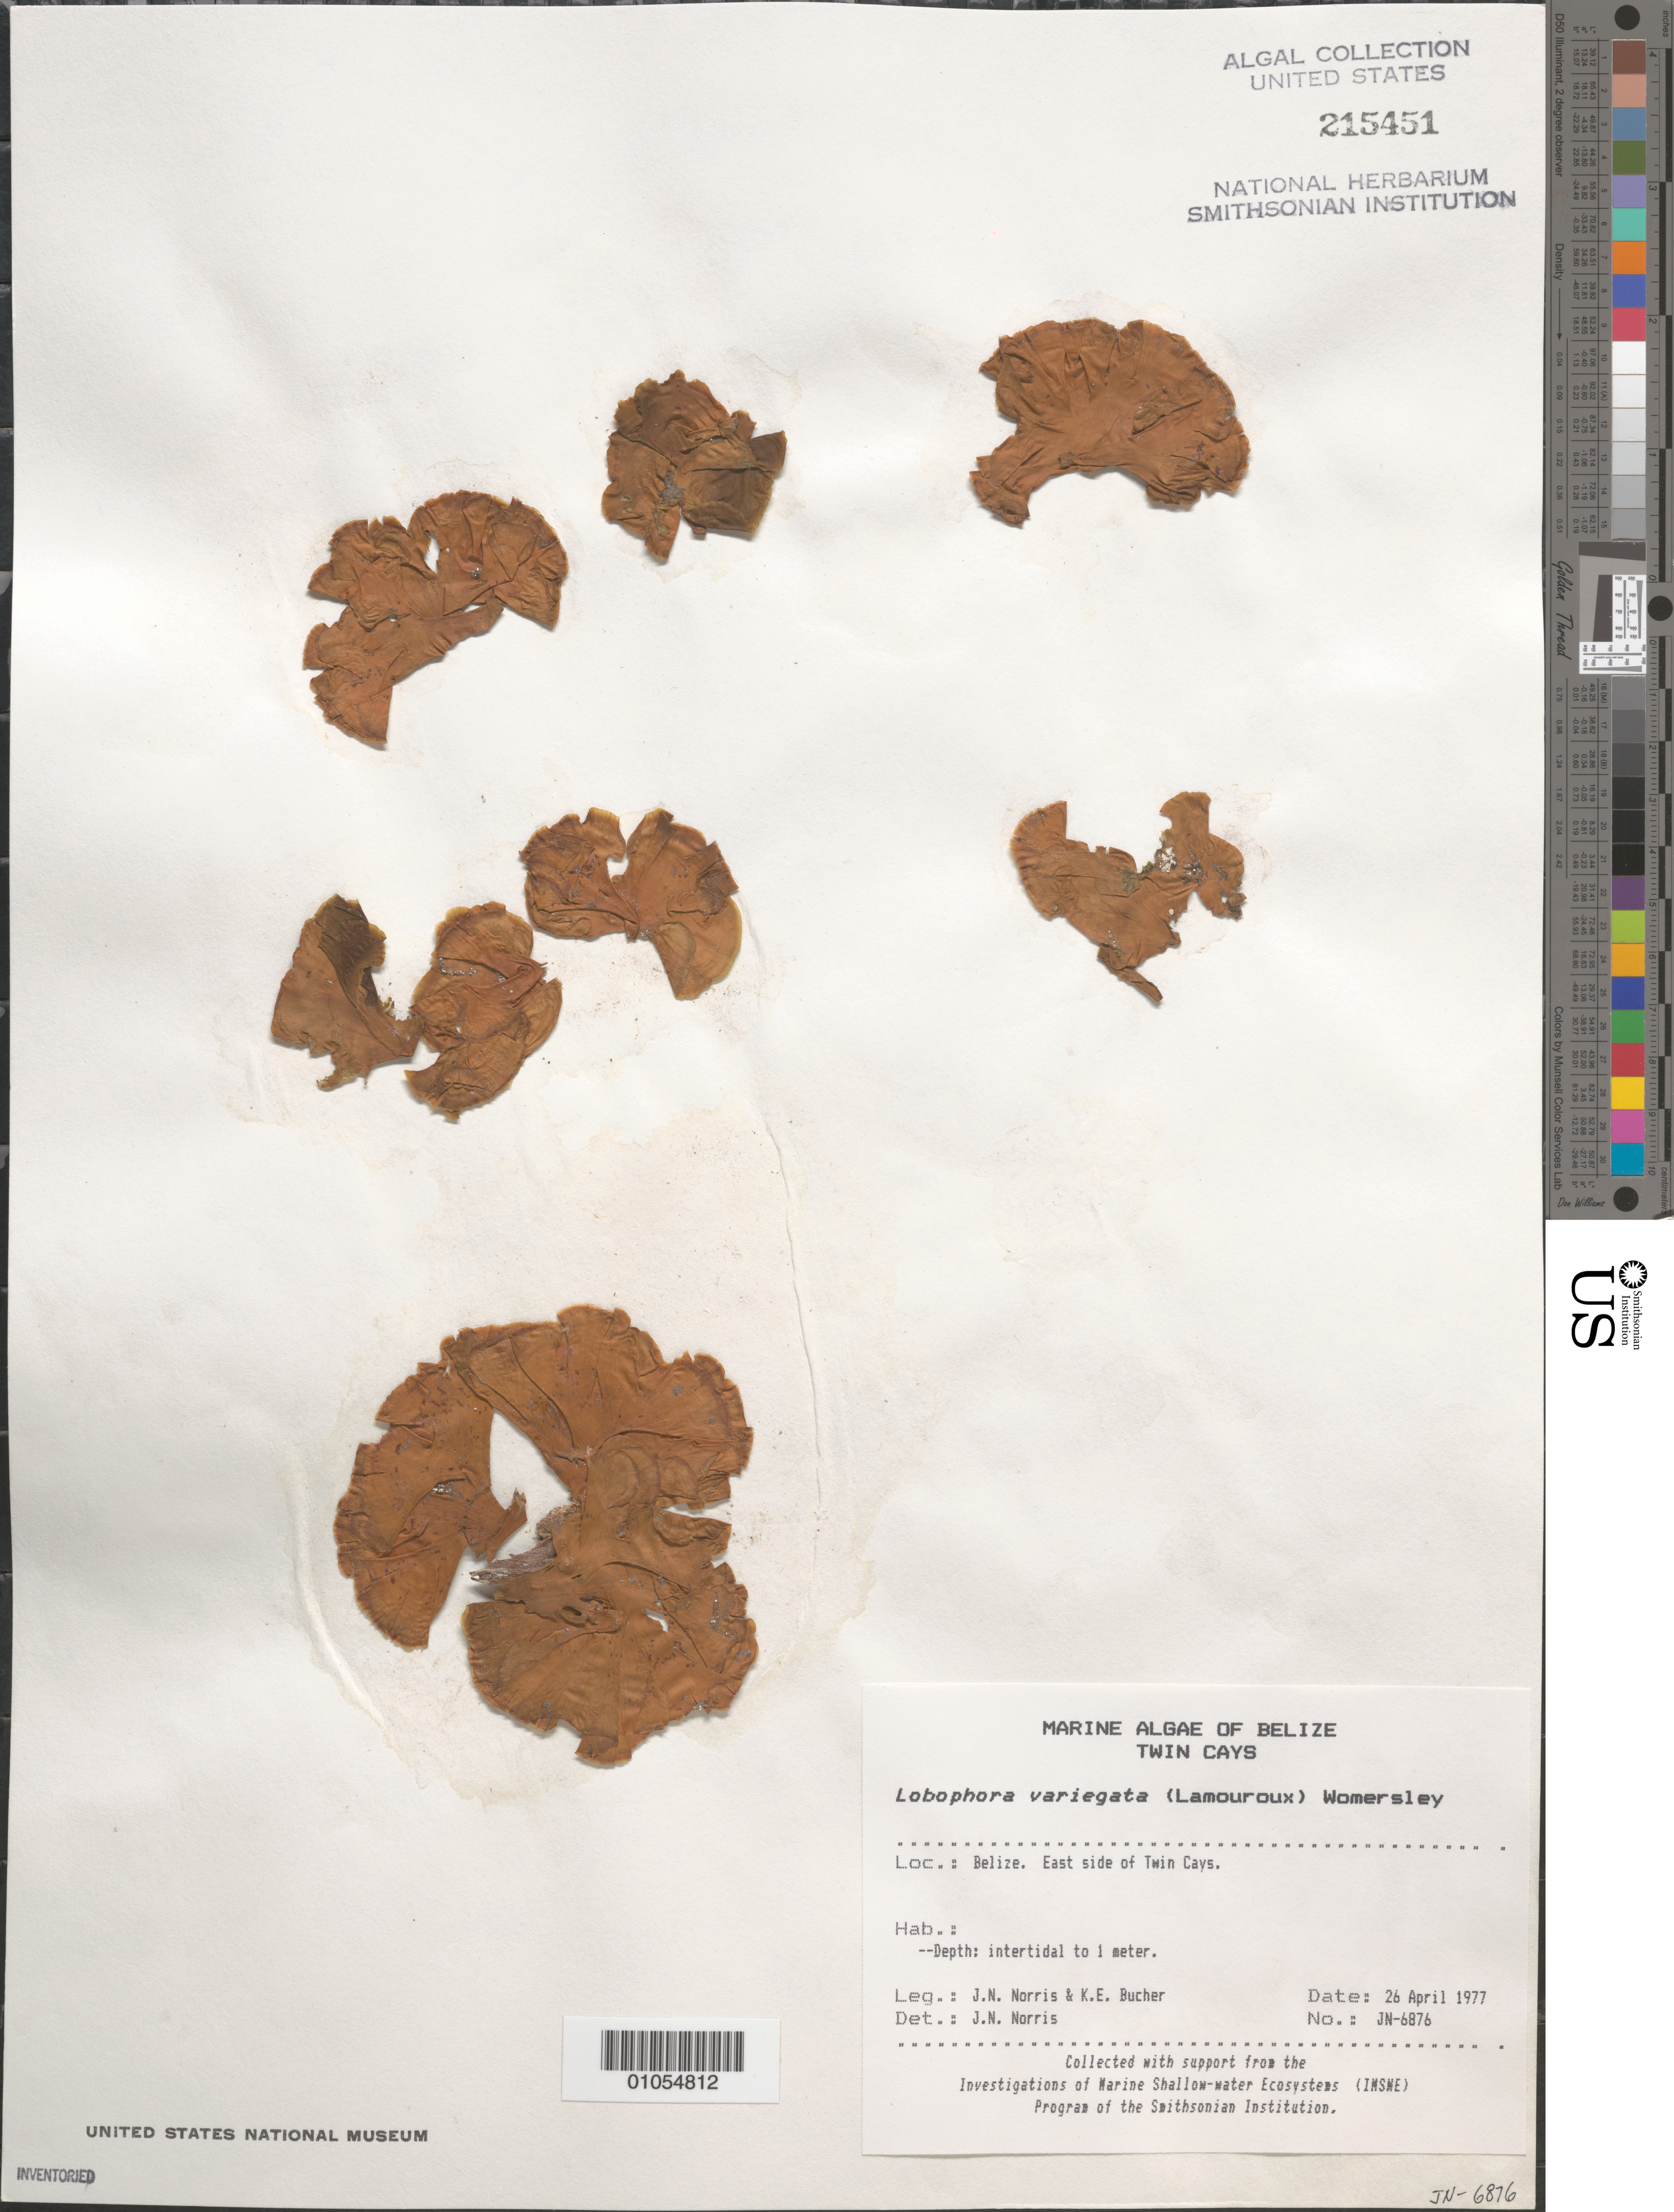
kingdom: Chromista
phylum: Ochrophyta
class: Phaeophyceae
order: Dictyotales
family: Dictyotaceae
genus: Lobophora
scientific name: Lobophora variegata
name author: (J.V.Lamouroux) Womersley & E.C. Oliveira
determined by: Norris, James N.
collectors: J. N. Norris & K. E. Bucher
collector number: JN-6876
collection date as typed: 26 Apr 1977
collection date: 1977-04-26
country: Belize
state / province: Stann Creek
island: Twin Cays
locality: East side of Twin Cays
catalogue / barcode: US 215451